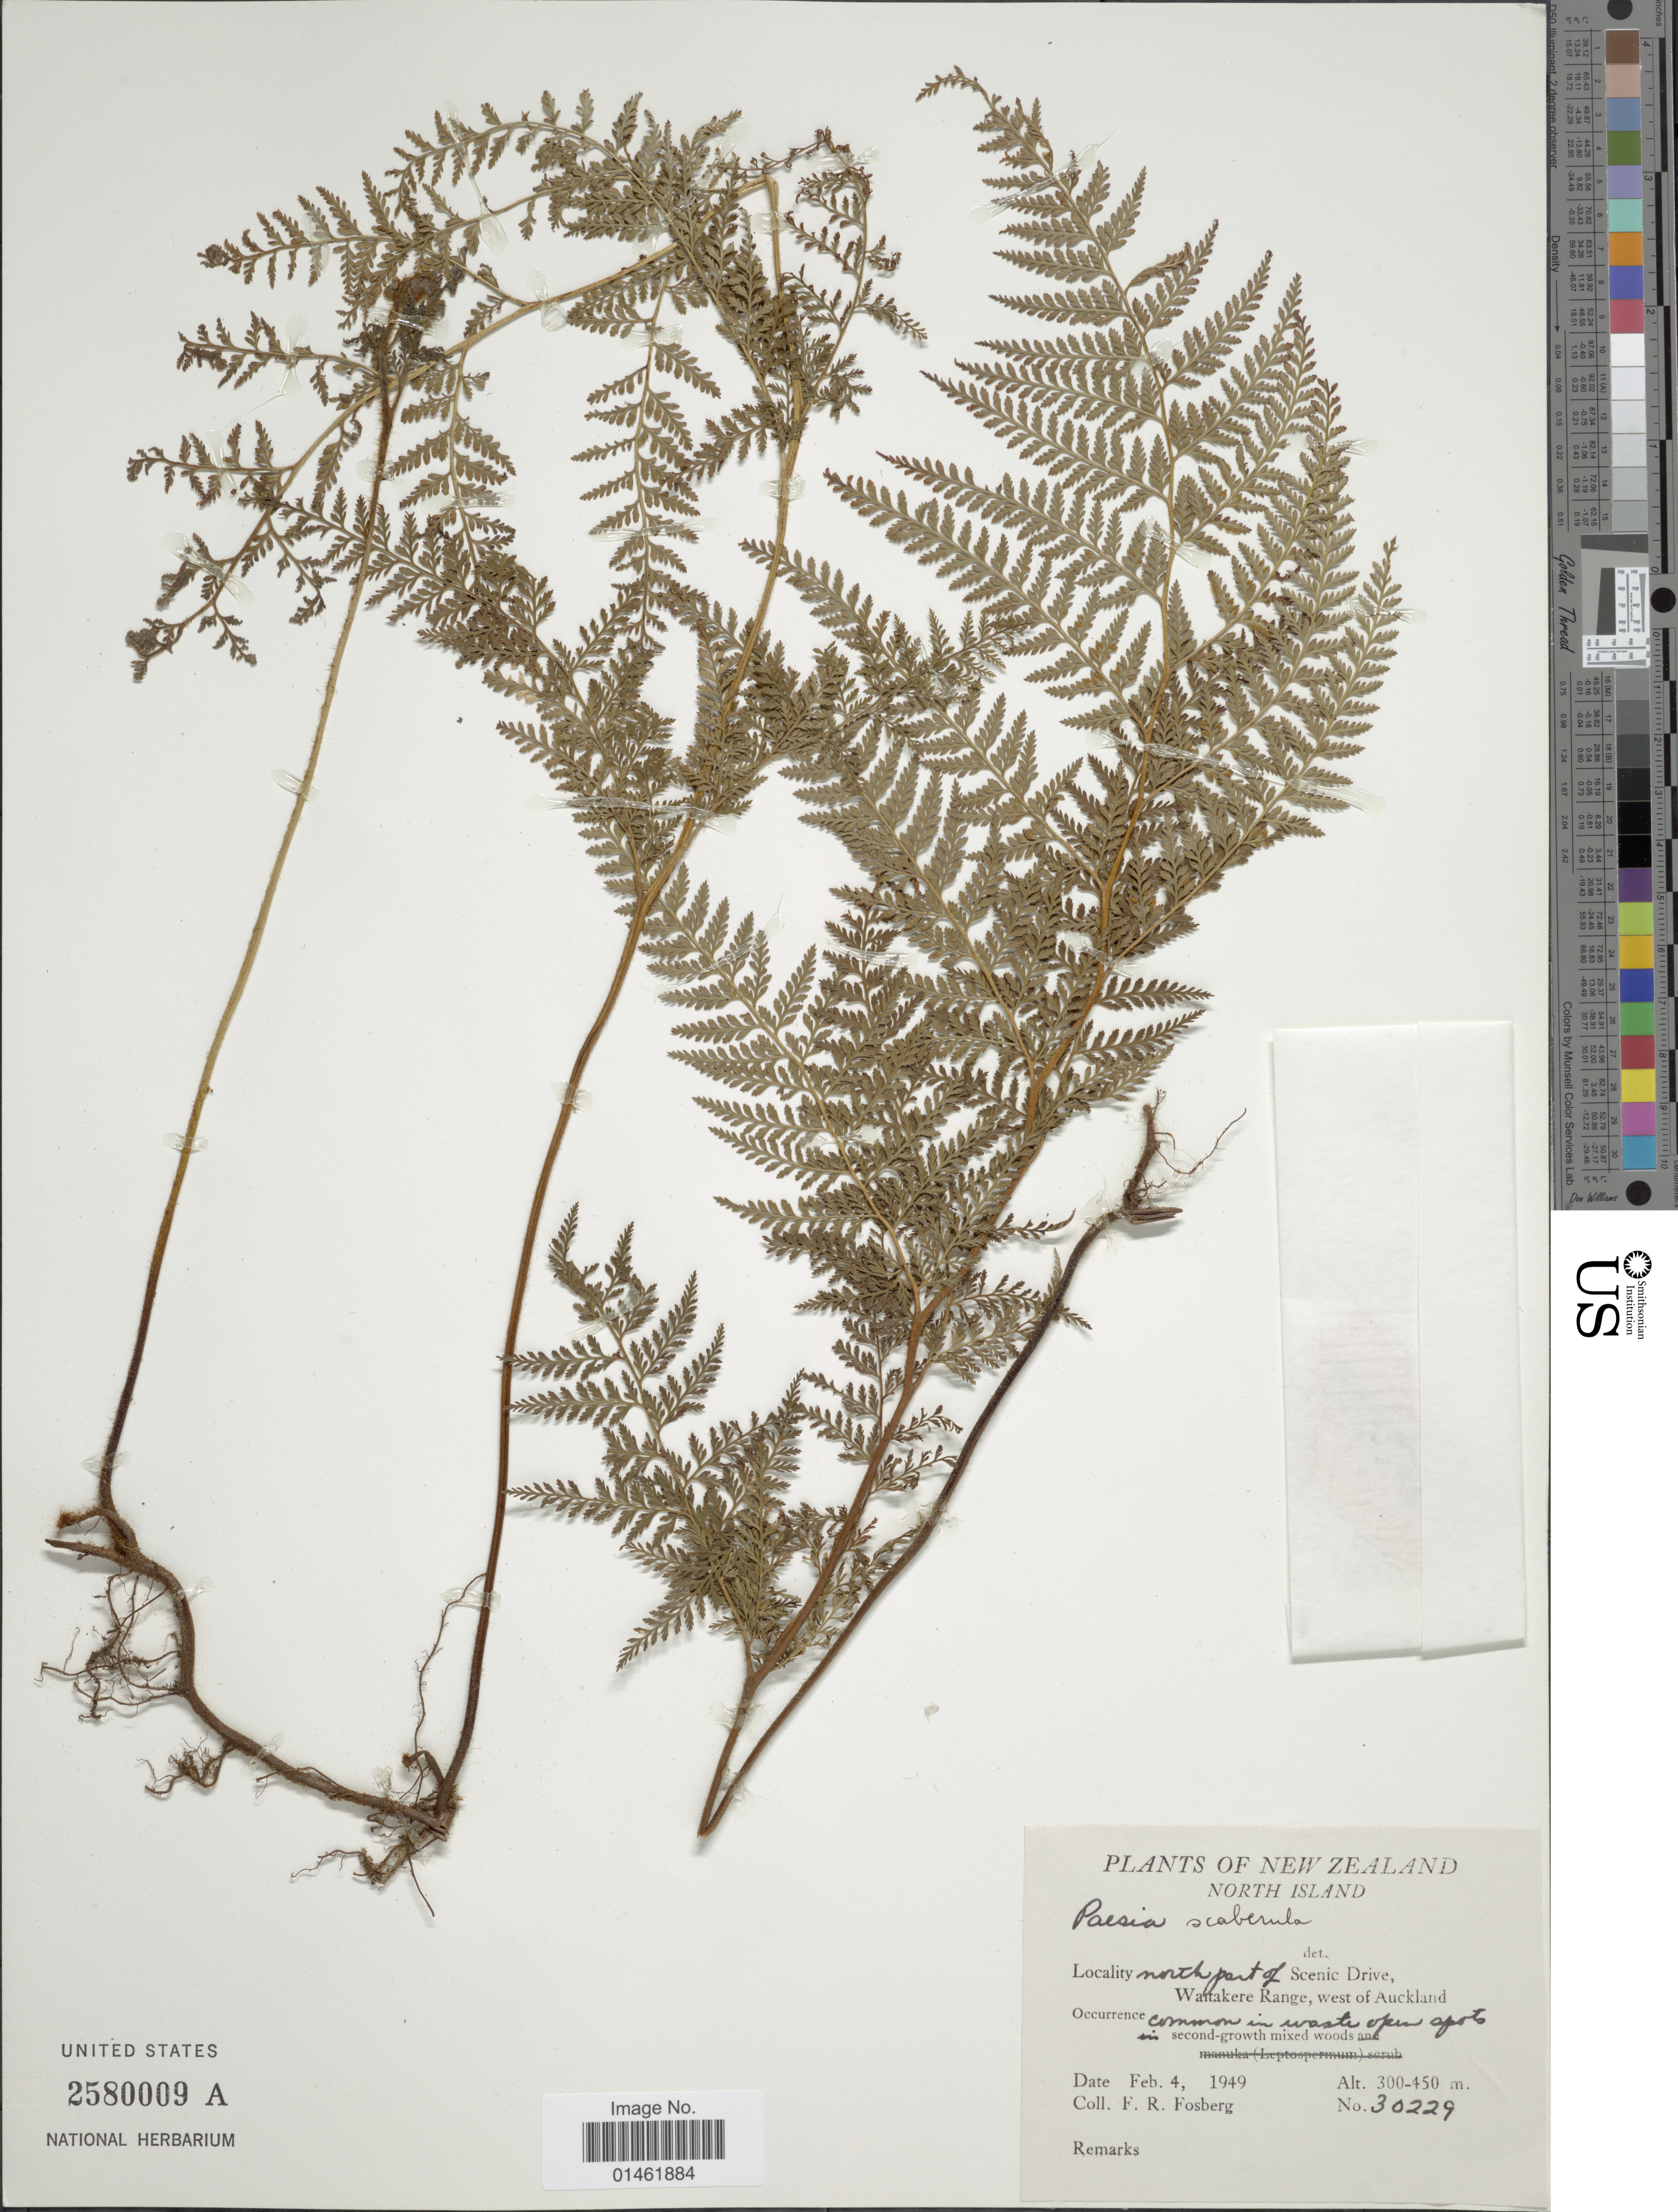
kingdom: Plantae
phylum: Tracheophyta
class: Polypodiopsida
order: Polypodiales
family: Dennstaedtiaceae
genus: Paesia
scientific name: Paesia scaberula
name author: Kuhn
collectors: F. R. Fosberg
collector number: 30229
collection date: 1949-02-04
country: New Zealand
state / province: Auckland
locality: New Zealand , North Island, North parth of Scenic Drive, Wattakere Range, west of Auckland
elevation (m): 300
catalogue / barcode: US 2580009A